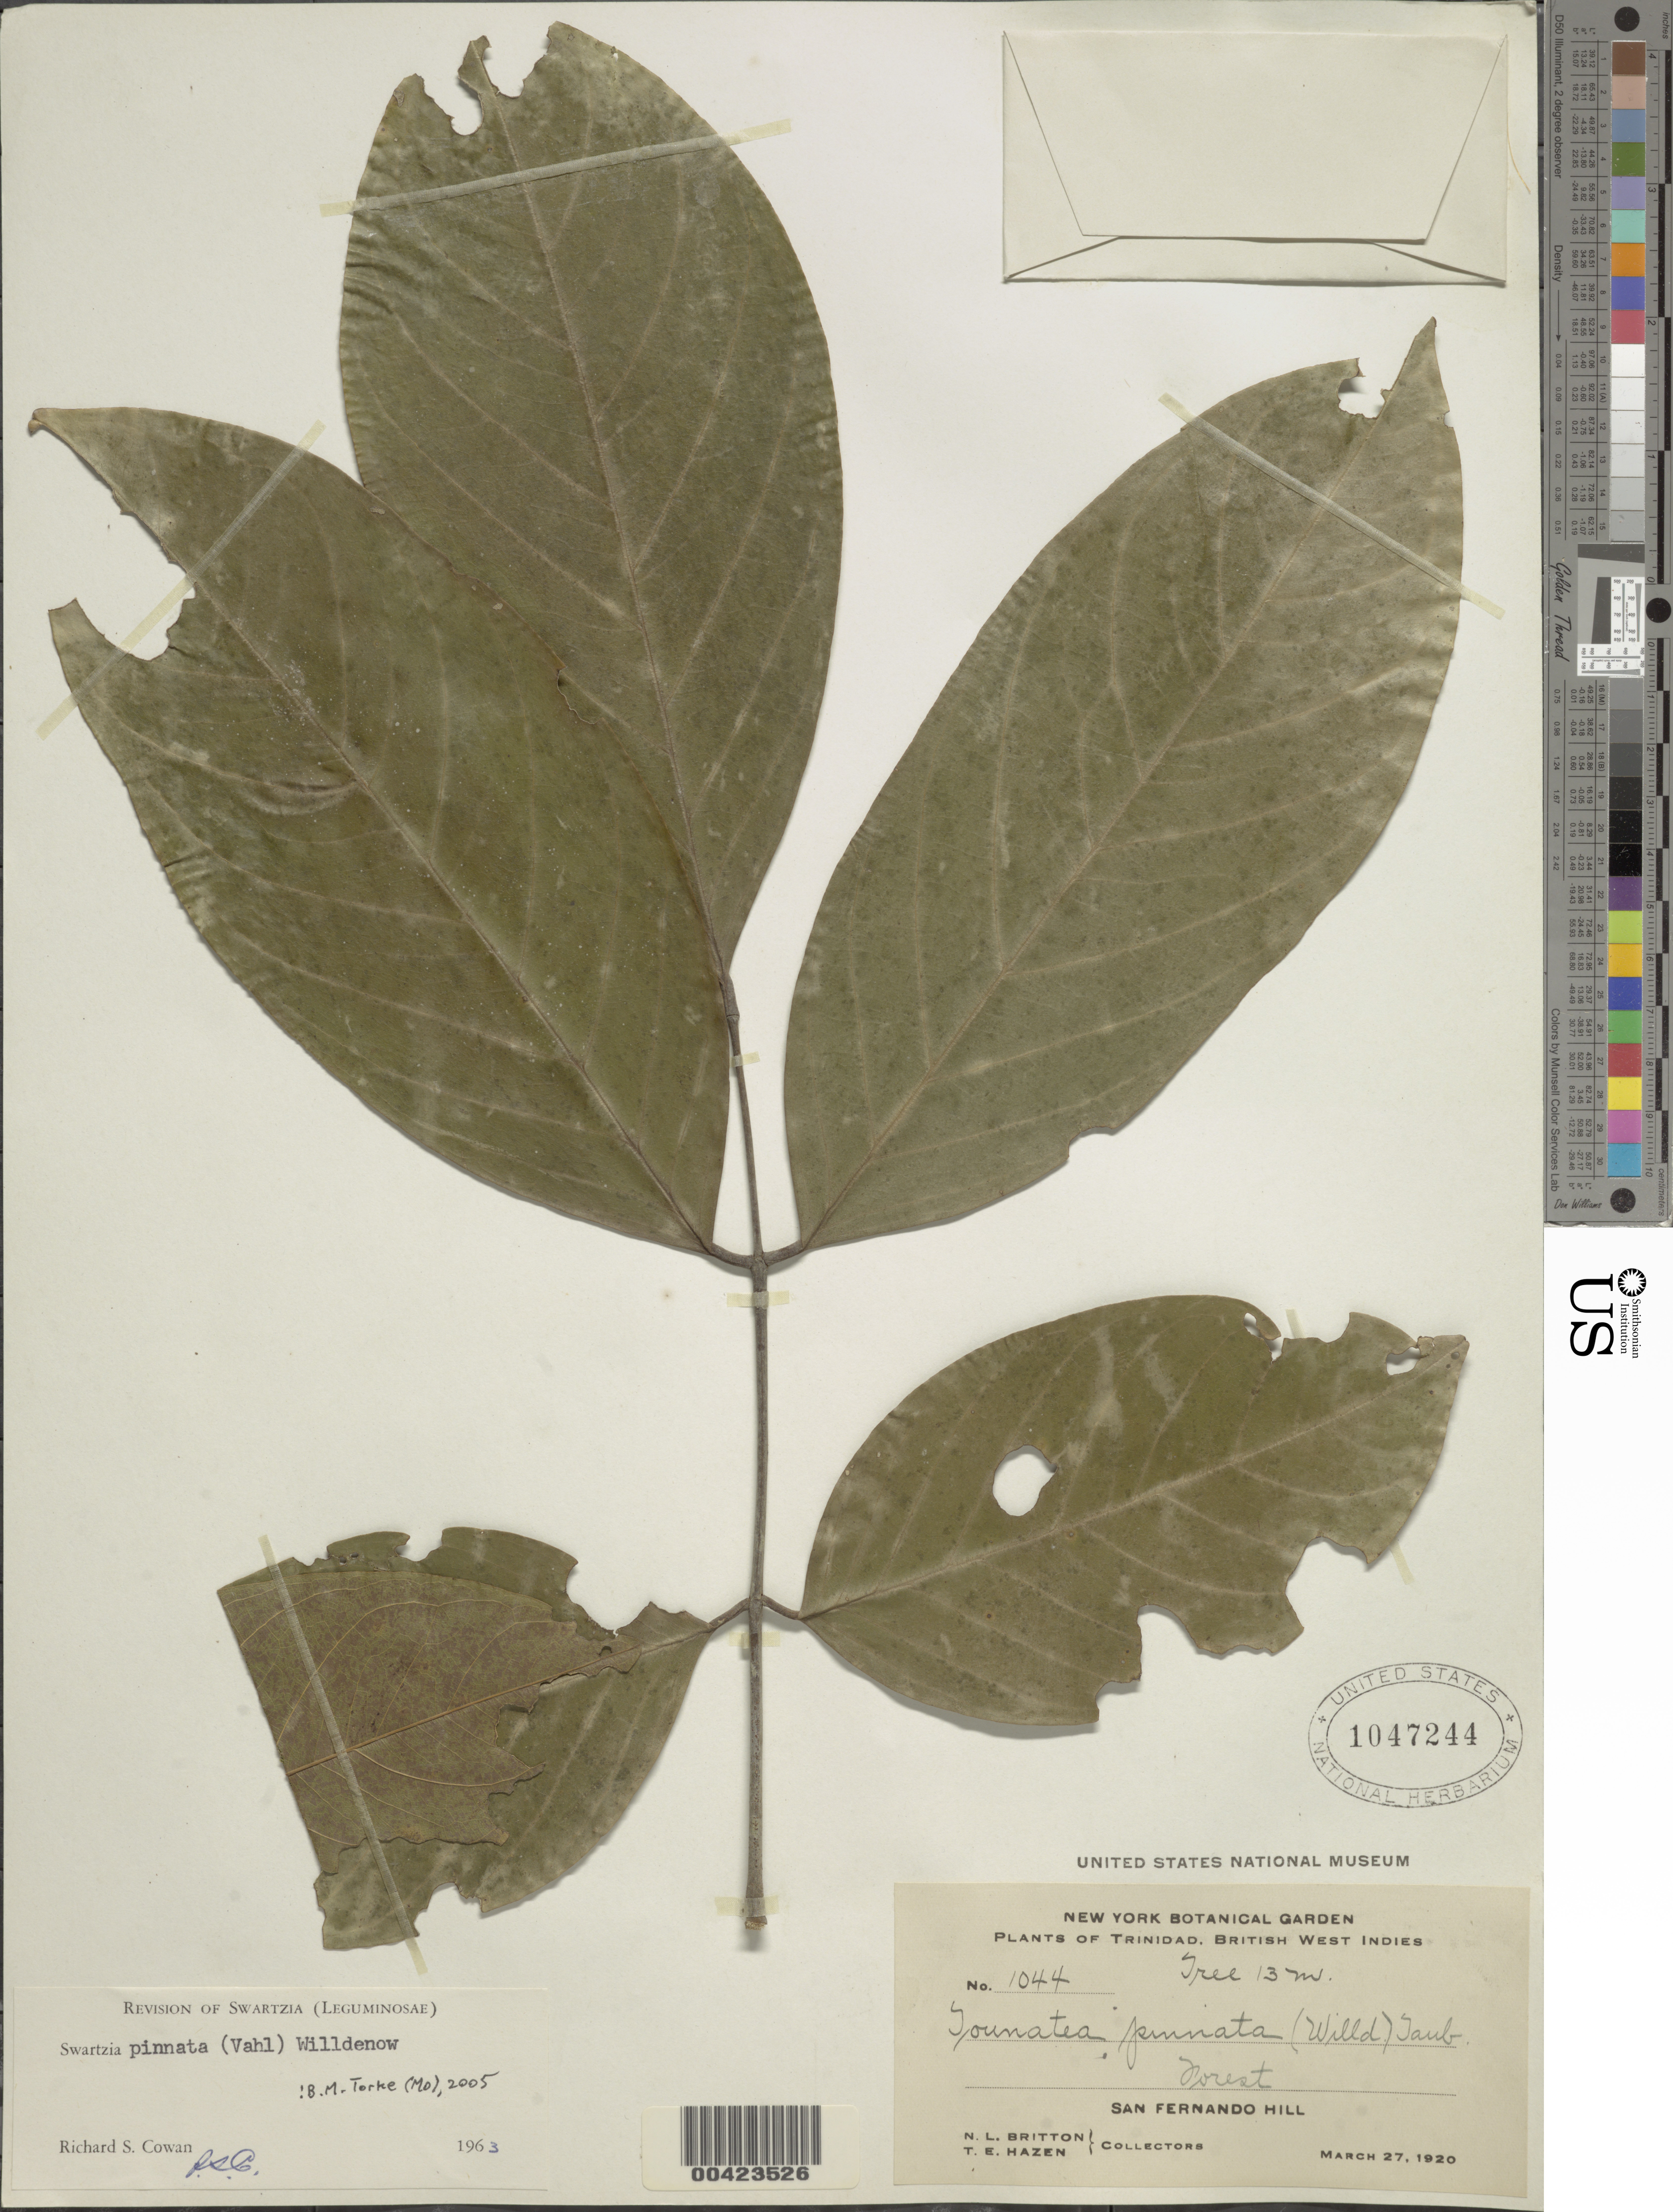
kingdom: Plantae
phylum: Tracheophyta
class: Magnoliopsida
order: Fabales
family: Fabaceae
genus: Swartzia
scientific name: Swartzia pinnata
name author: (Vahl) Willd.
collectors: N. Britton & T. E. Hazen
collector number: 1044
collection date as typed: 27 Mar 1920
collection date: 1920-03-27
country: Trinidad and Tobago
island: Trinidad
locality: San fernando hill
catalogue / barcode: US 1047244